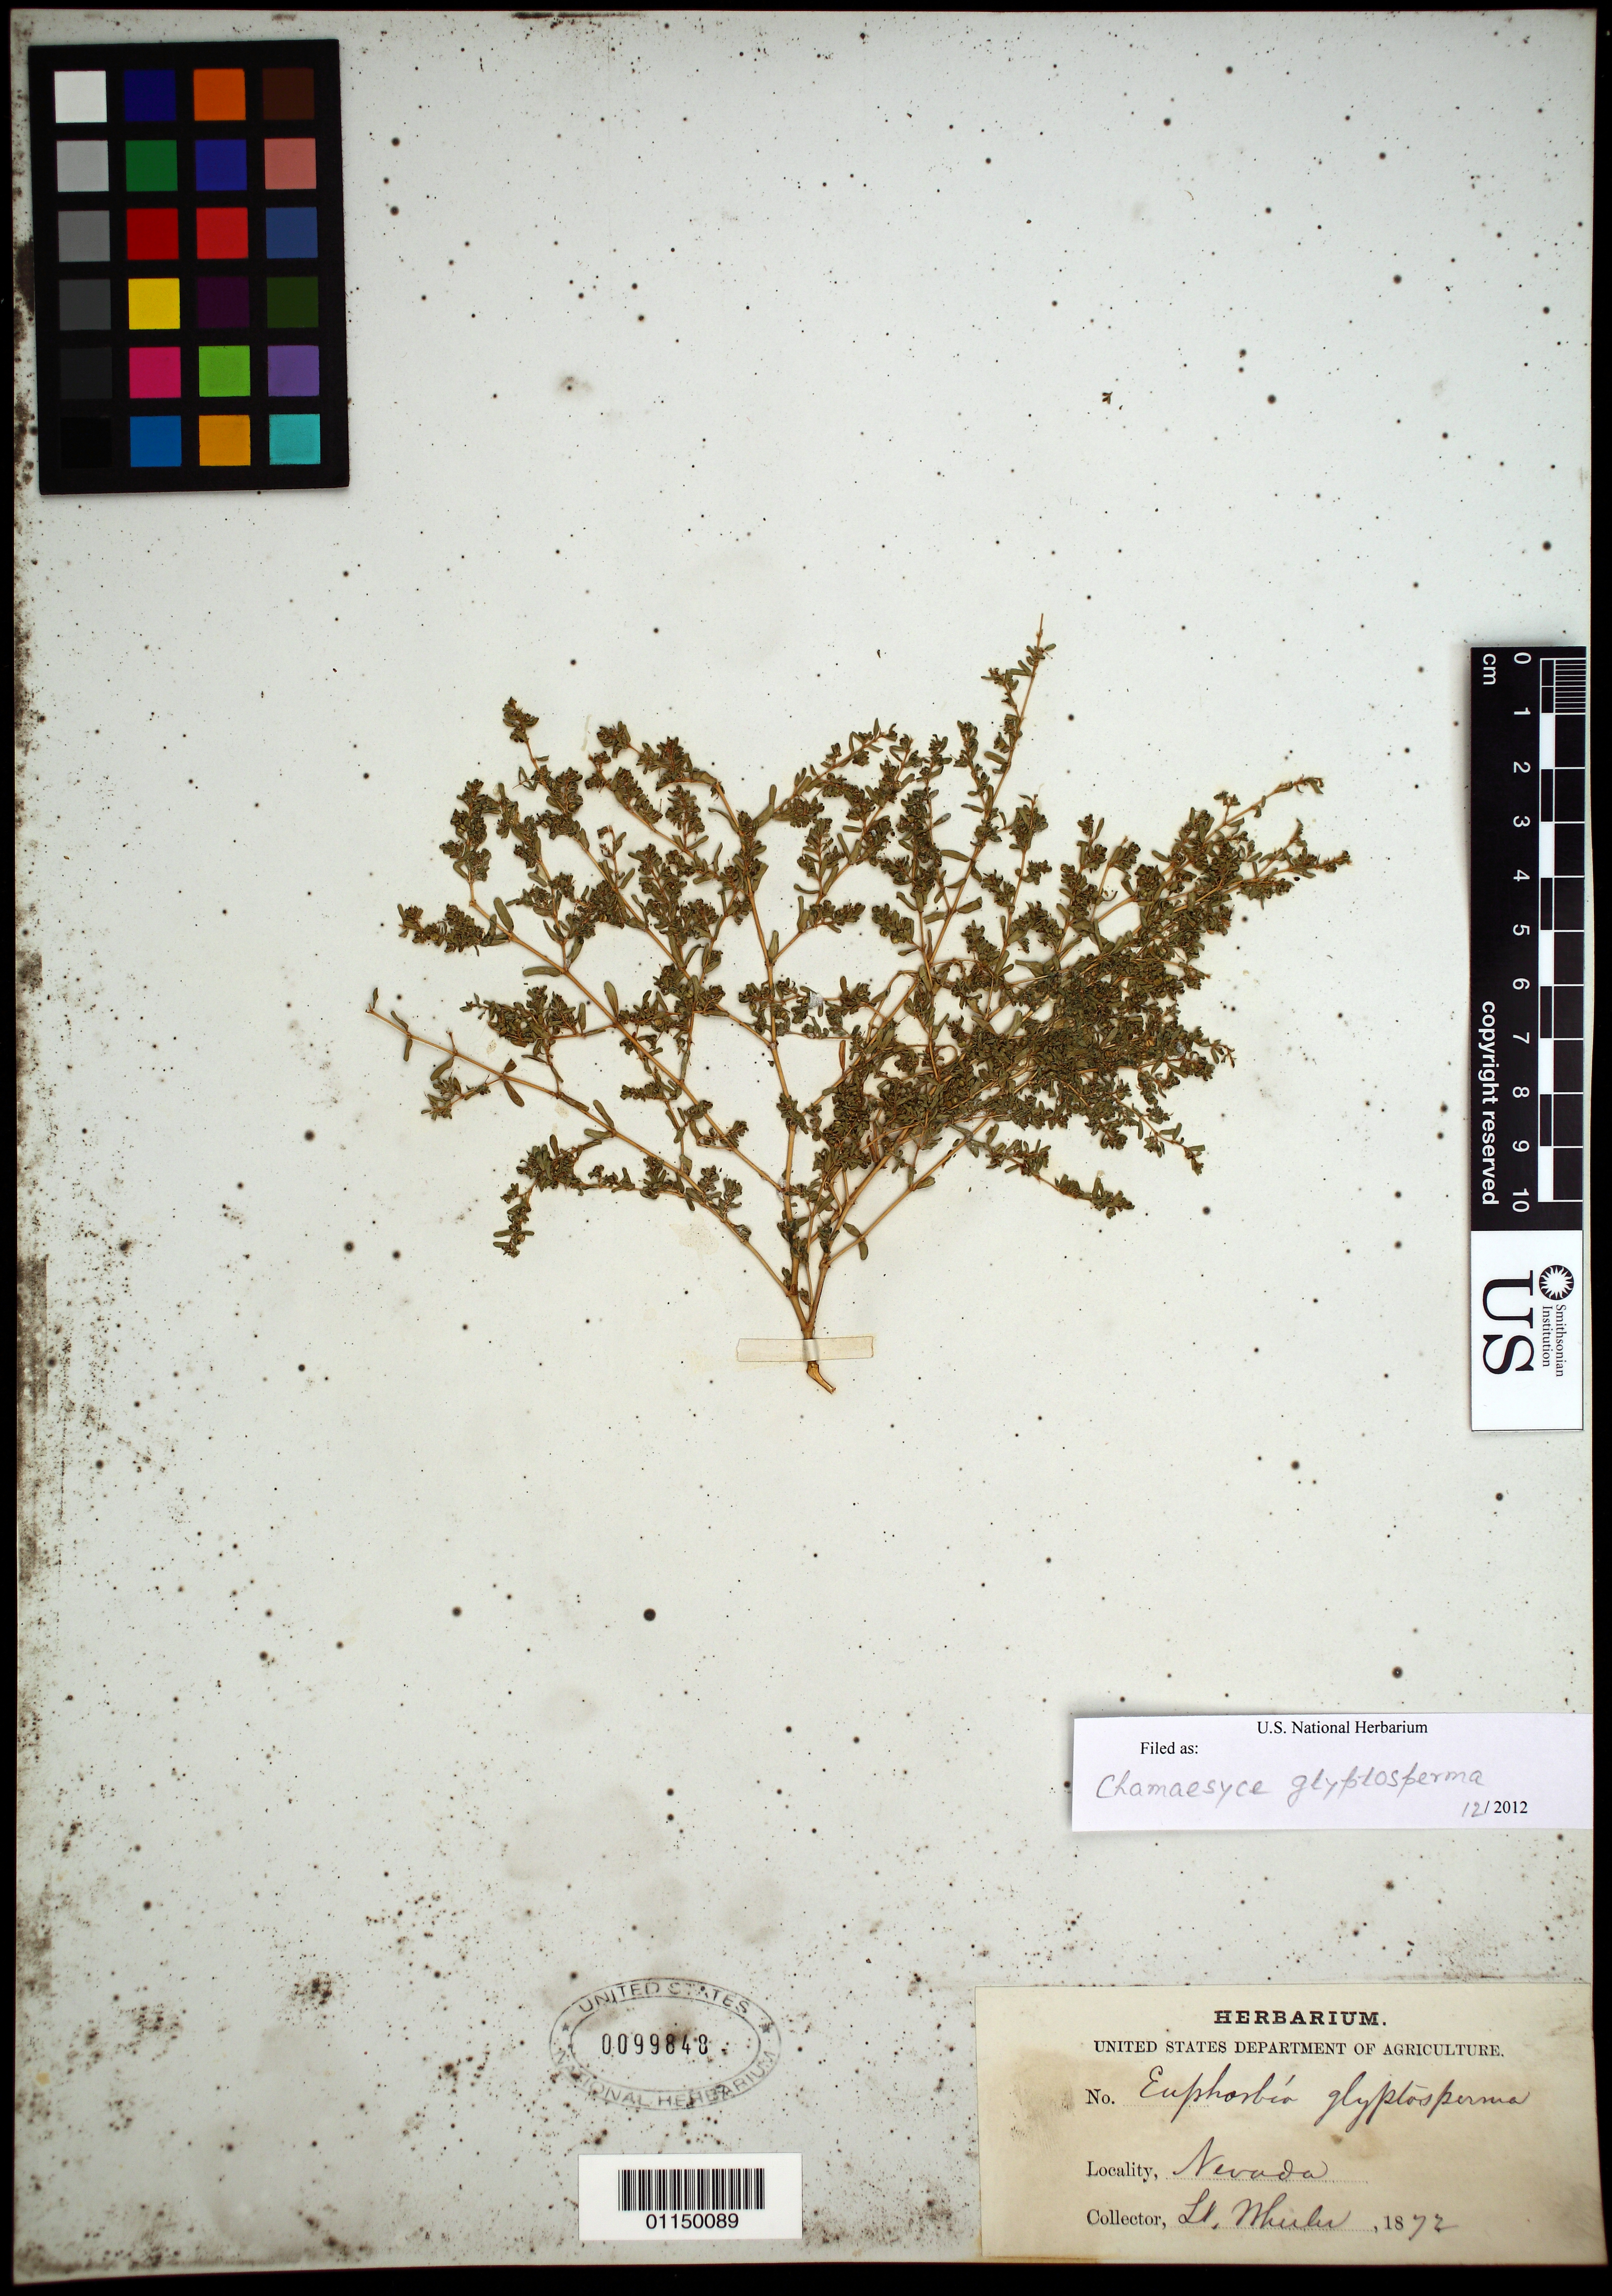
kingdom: Plantae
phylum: Tracheophyta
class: Magnoliopsida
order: Malpighiales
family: Euphorbiaceae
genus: Chamaesyce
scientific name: Chamaesyce glyptosperma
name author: (Engelm.) Small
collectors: -- Wheeler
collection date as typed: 1872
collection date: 1872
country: United States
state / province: Nevada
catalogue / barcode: US 99848